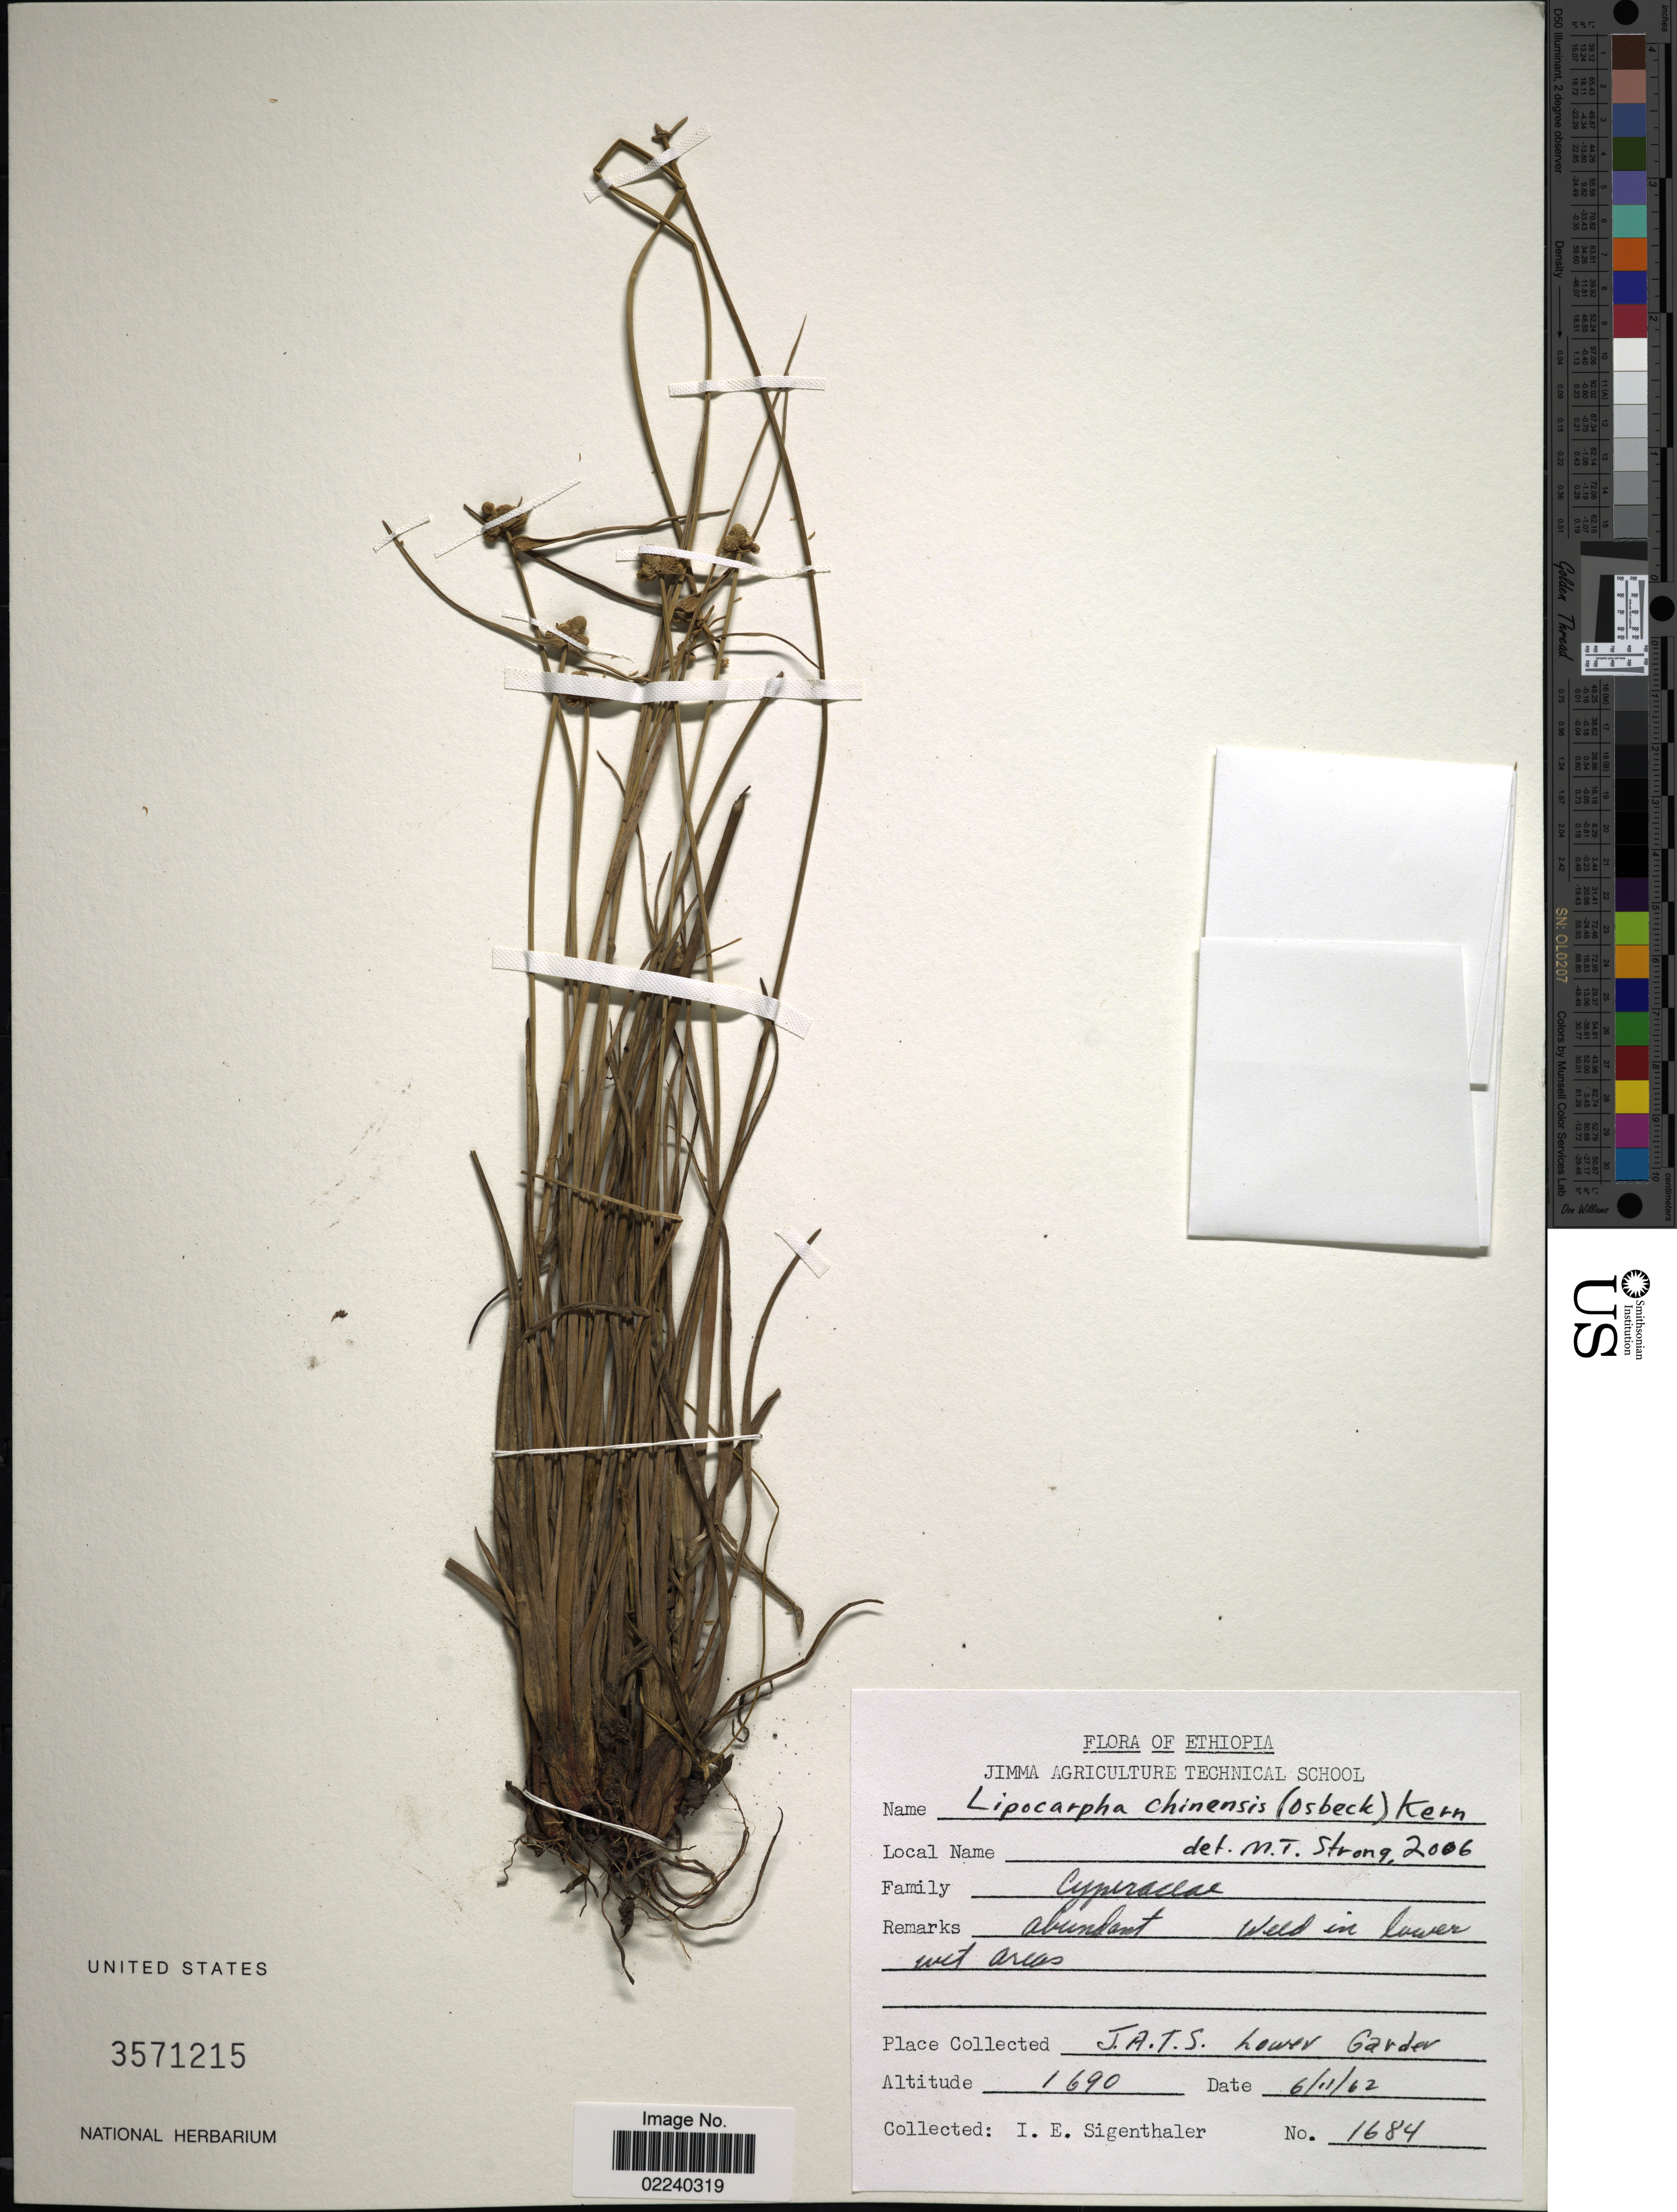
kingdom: Plantae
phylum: Tracheophyta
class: Liliopsida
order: Poales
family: Cyperaceae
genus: Cyperus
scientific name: Cyperus albescens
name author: (Steud.) Larridon & Govaerts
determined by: Strong, M. T., (US), Smithsonian Institution - National Museum of Natural History (UNITED STATES)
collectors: I. Sigenthaler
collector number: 1684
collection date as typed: Transcribed d/m/y: 6/11/62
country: Ethiopia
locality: J.A.T.S Lower Garden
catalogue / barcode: US 3571215